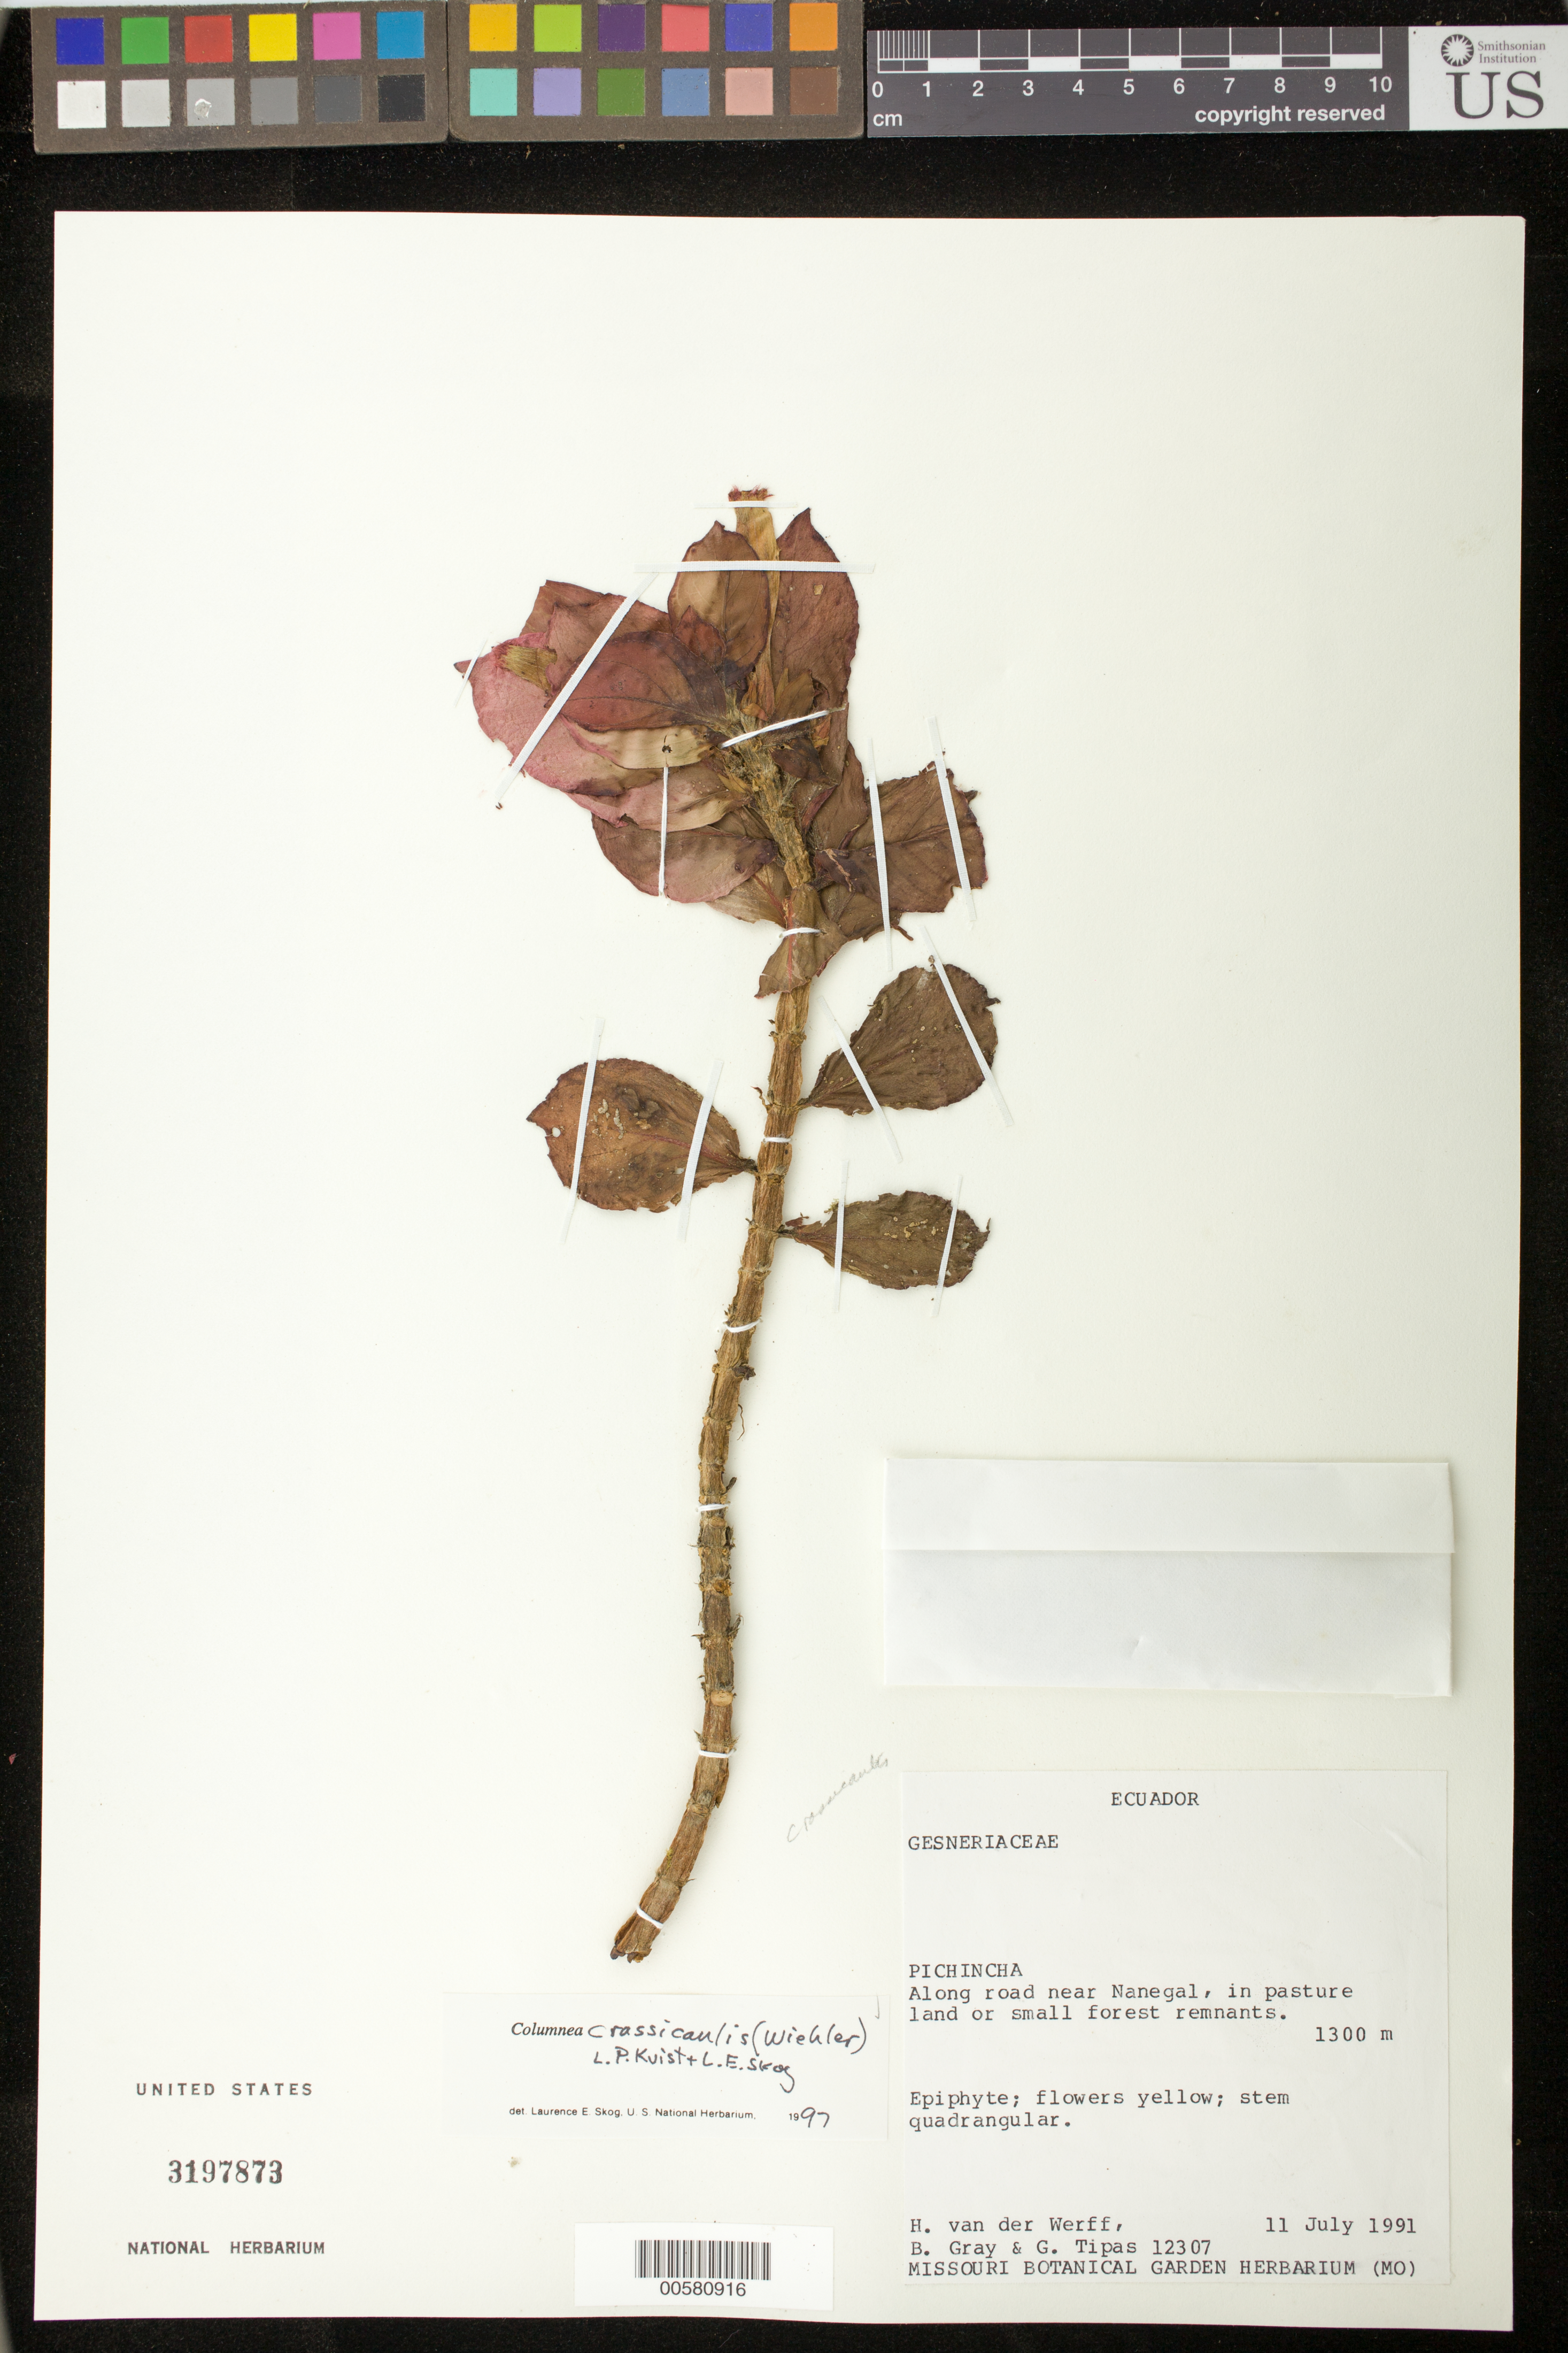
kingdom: Plantae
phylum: Tracheophyta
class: Magnoliopsida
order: Lamiales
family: Gesneriaceae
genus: Columnea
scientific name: Columnea crassicaulis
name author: (Wiehler) L.P. Kvist & L.E. Skog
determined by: Skog, Laurence E.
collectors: H. van der Werff, B. Gray & G. Tipas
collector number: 12307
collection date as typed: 11 Jul 1991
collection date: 1991-07-11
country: Ecuador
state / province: Pichincha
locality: Along road near Nanegal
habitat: In pasture land or small forest remnants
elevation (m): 1300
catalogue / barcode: US 3197873